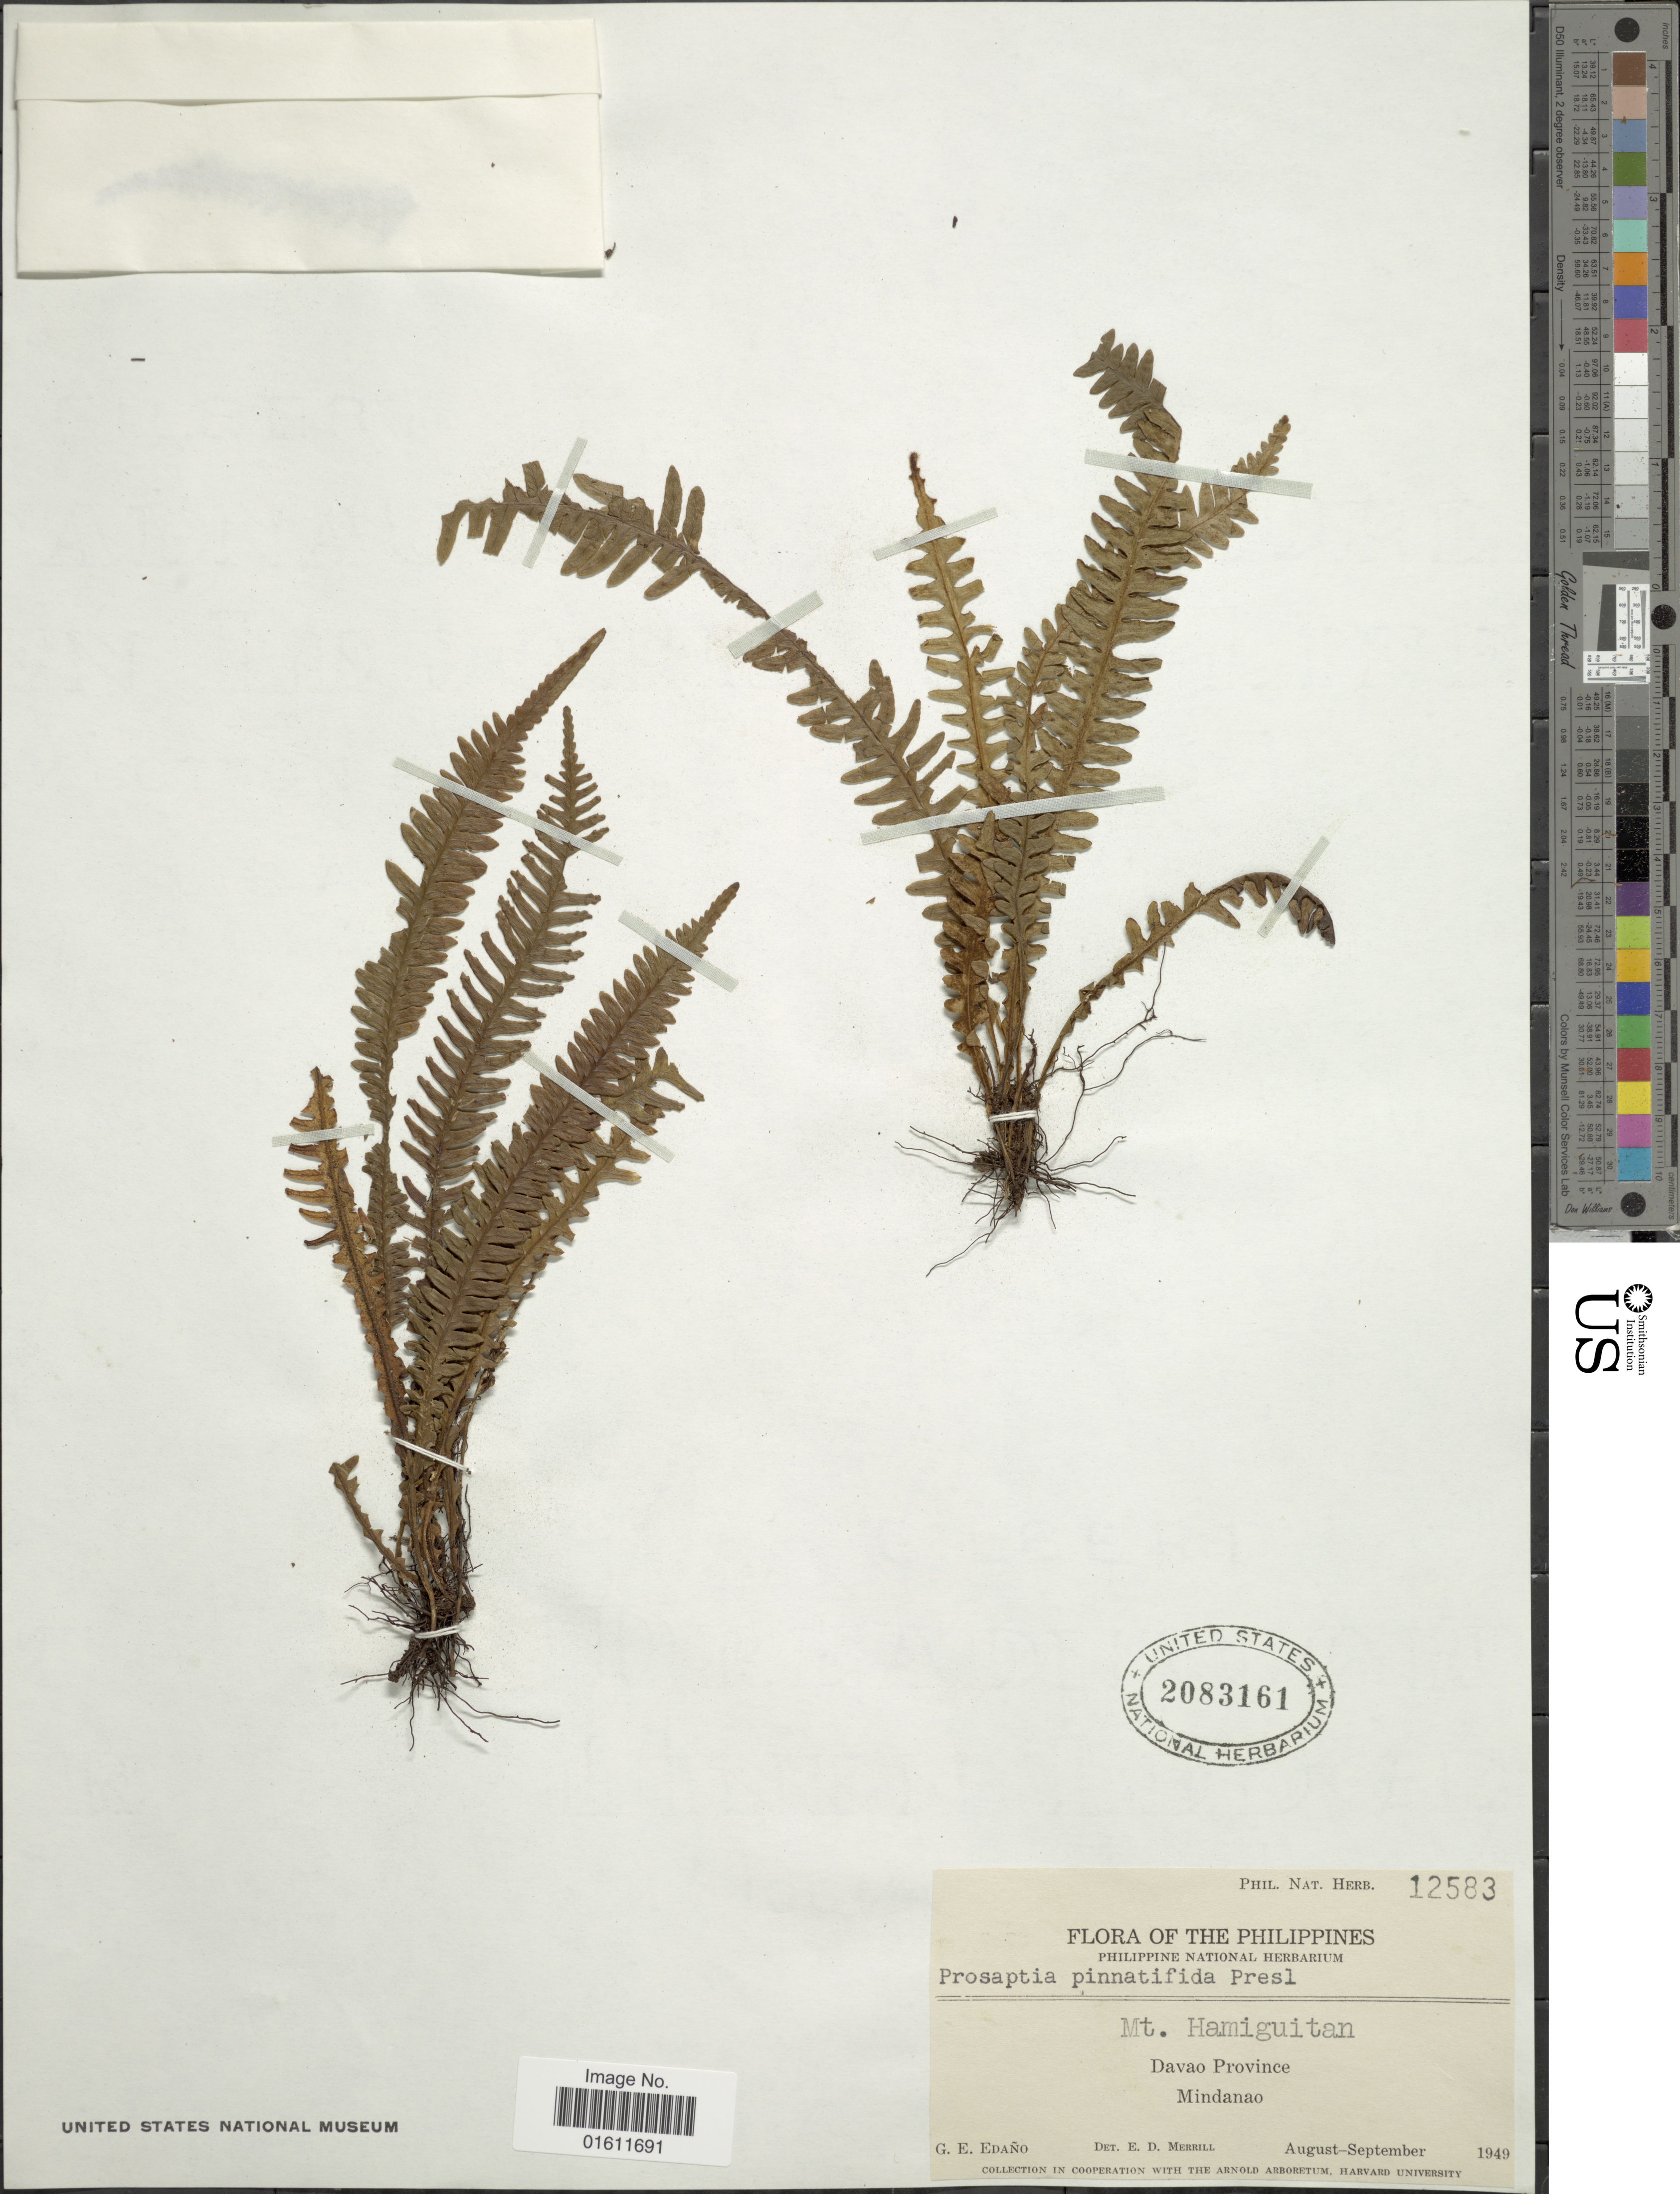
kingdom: Plantae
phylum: Tracheophyta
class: Polypodiopsida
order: Polypodiales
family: Polypodiaceae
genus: Prosaptia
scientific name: Prosaptia pinnatifida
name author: C. Presl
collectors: G. E. Edaño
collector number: Phil. Nat. Herb. 12583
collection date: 1949-08/1949-09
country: Philippines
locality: Mt. Hamiguitan, Davao Province, Mindanao.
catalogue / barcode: US 2083161